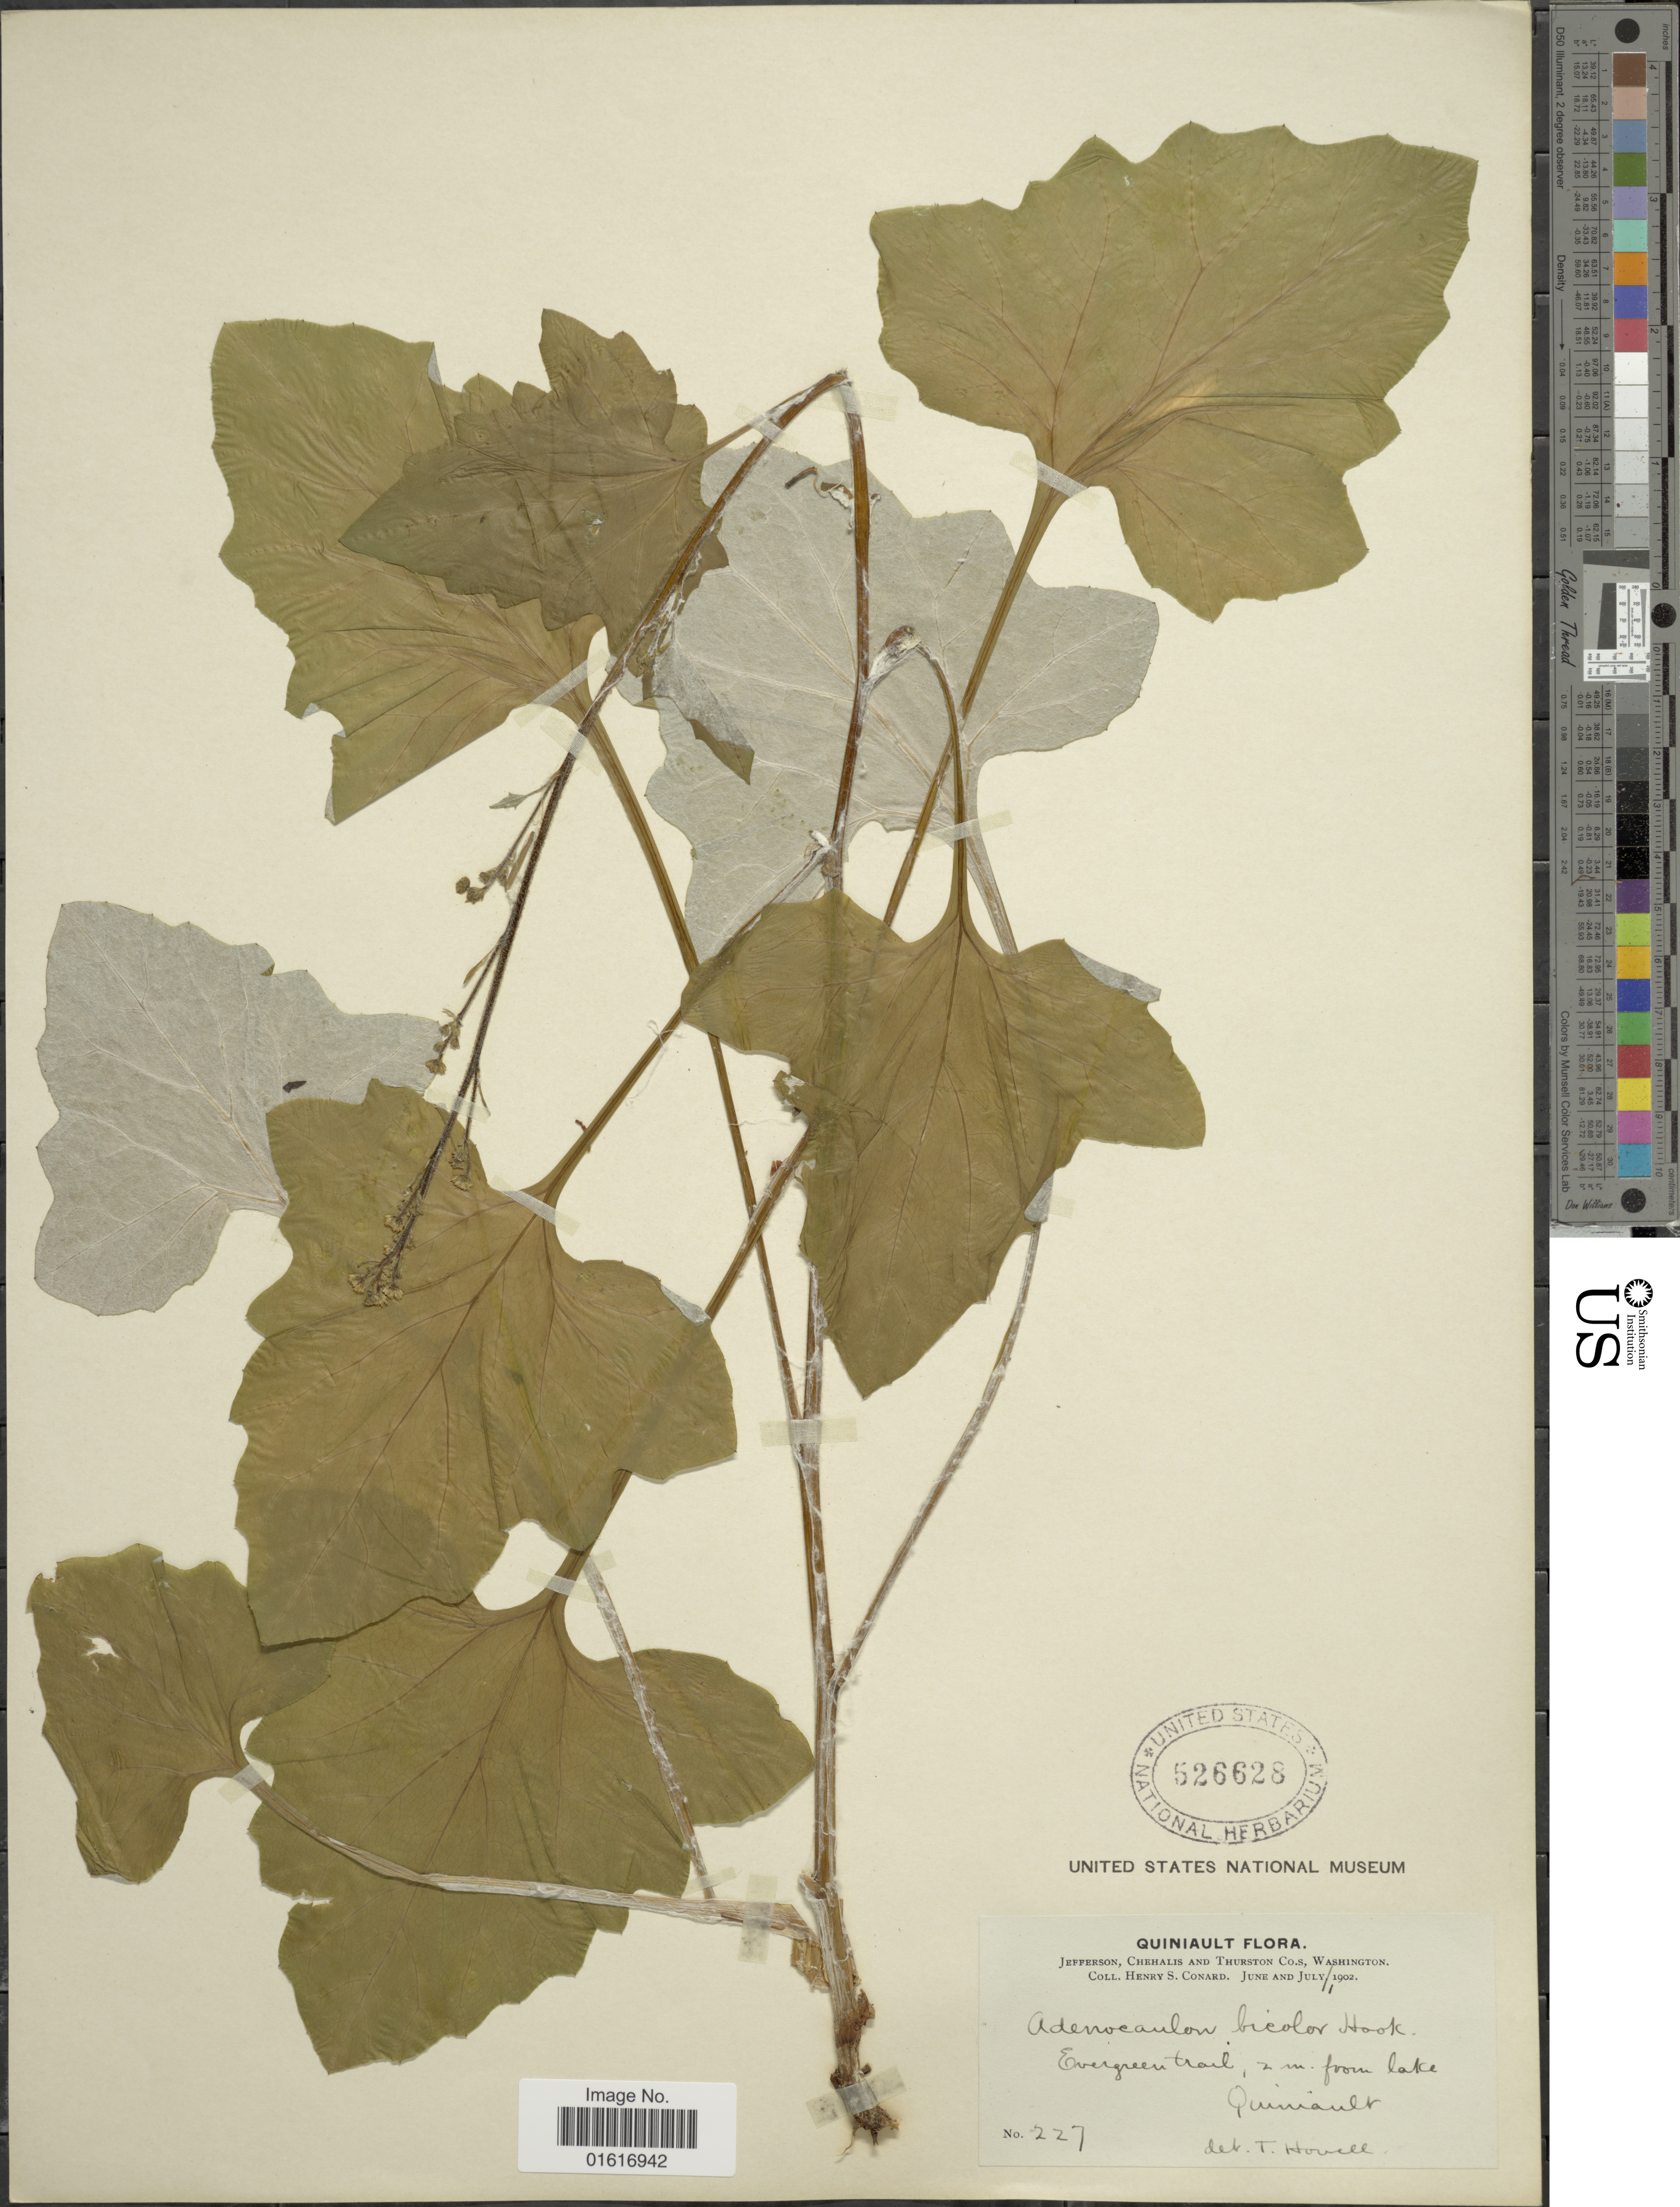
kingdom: Plantae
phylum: Tracheophyta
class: Magnoliopsida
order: Asterales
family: Asteraceae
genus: Adenocaulon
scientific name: Adenocaulon bicolor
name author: Hook.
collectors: H. S. Conard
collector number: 227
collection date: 1902-06/1902-07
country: United States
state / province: Washington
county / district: Thurston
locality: Quiniault, Jefferson, Chehalis and Thurston Co.s, Evergreen trail, 2 m from Lake Quiniault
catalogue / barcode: US 526628